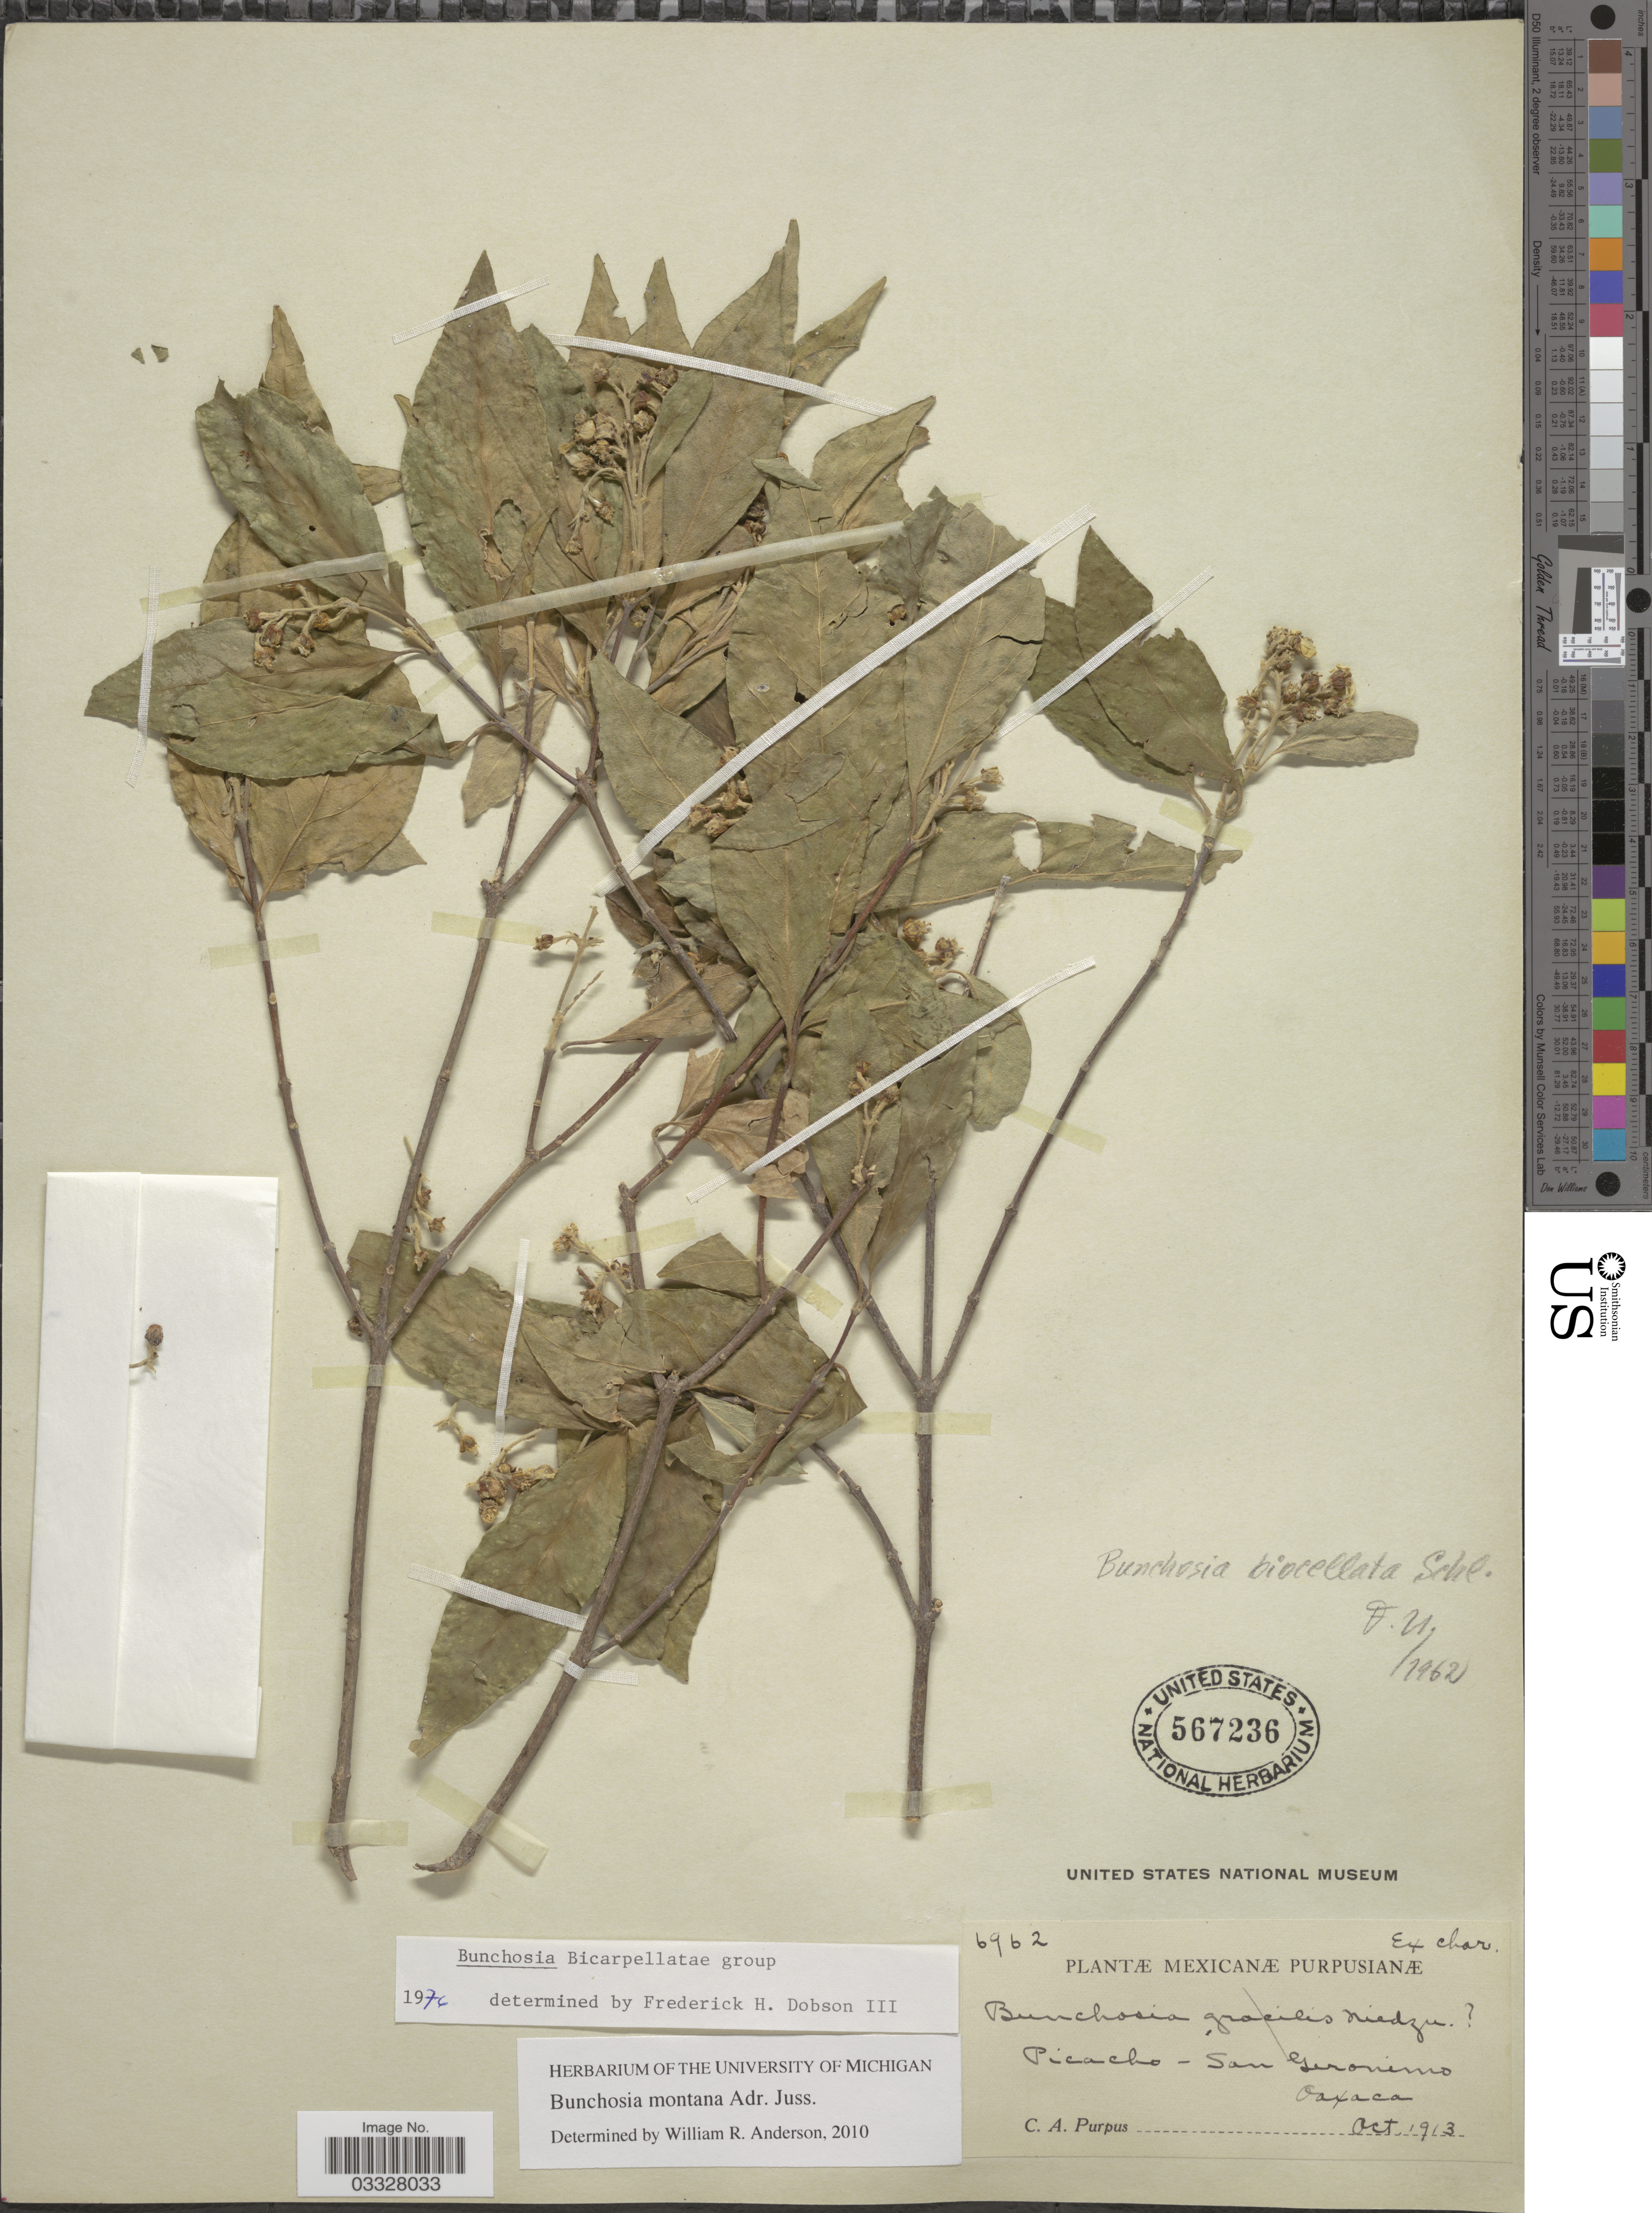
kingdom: Plantae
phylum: Tracheophyta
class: Magnoliopsida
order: Malpighiales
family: Malpighiaceae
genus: Bunchosia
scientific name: Bunchosia montana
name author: A. Juss.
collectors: C. A. Purpus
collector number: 6962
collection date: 1913-10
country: Mexico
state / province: Oaxaca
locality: Picacho - San Geronimo.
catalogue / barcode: US 567236